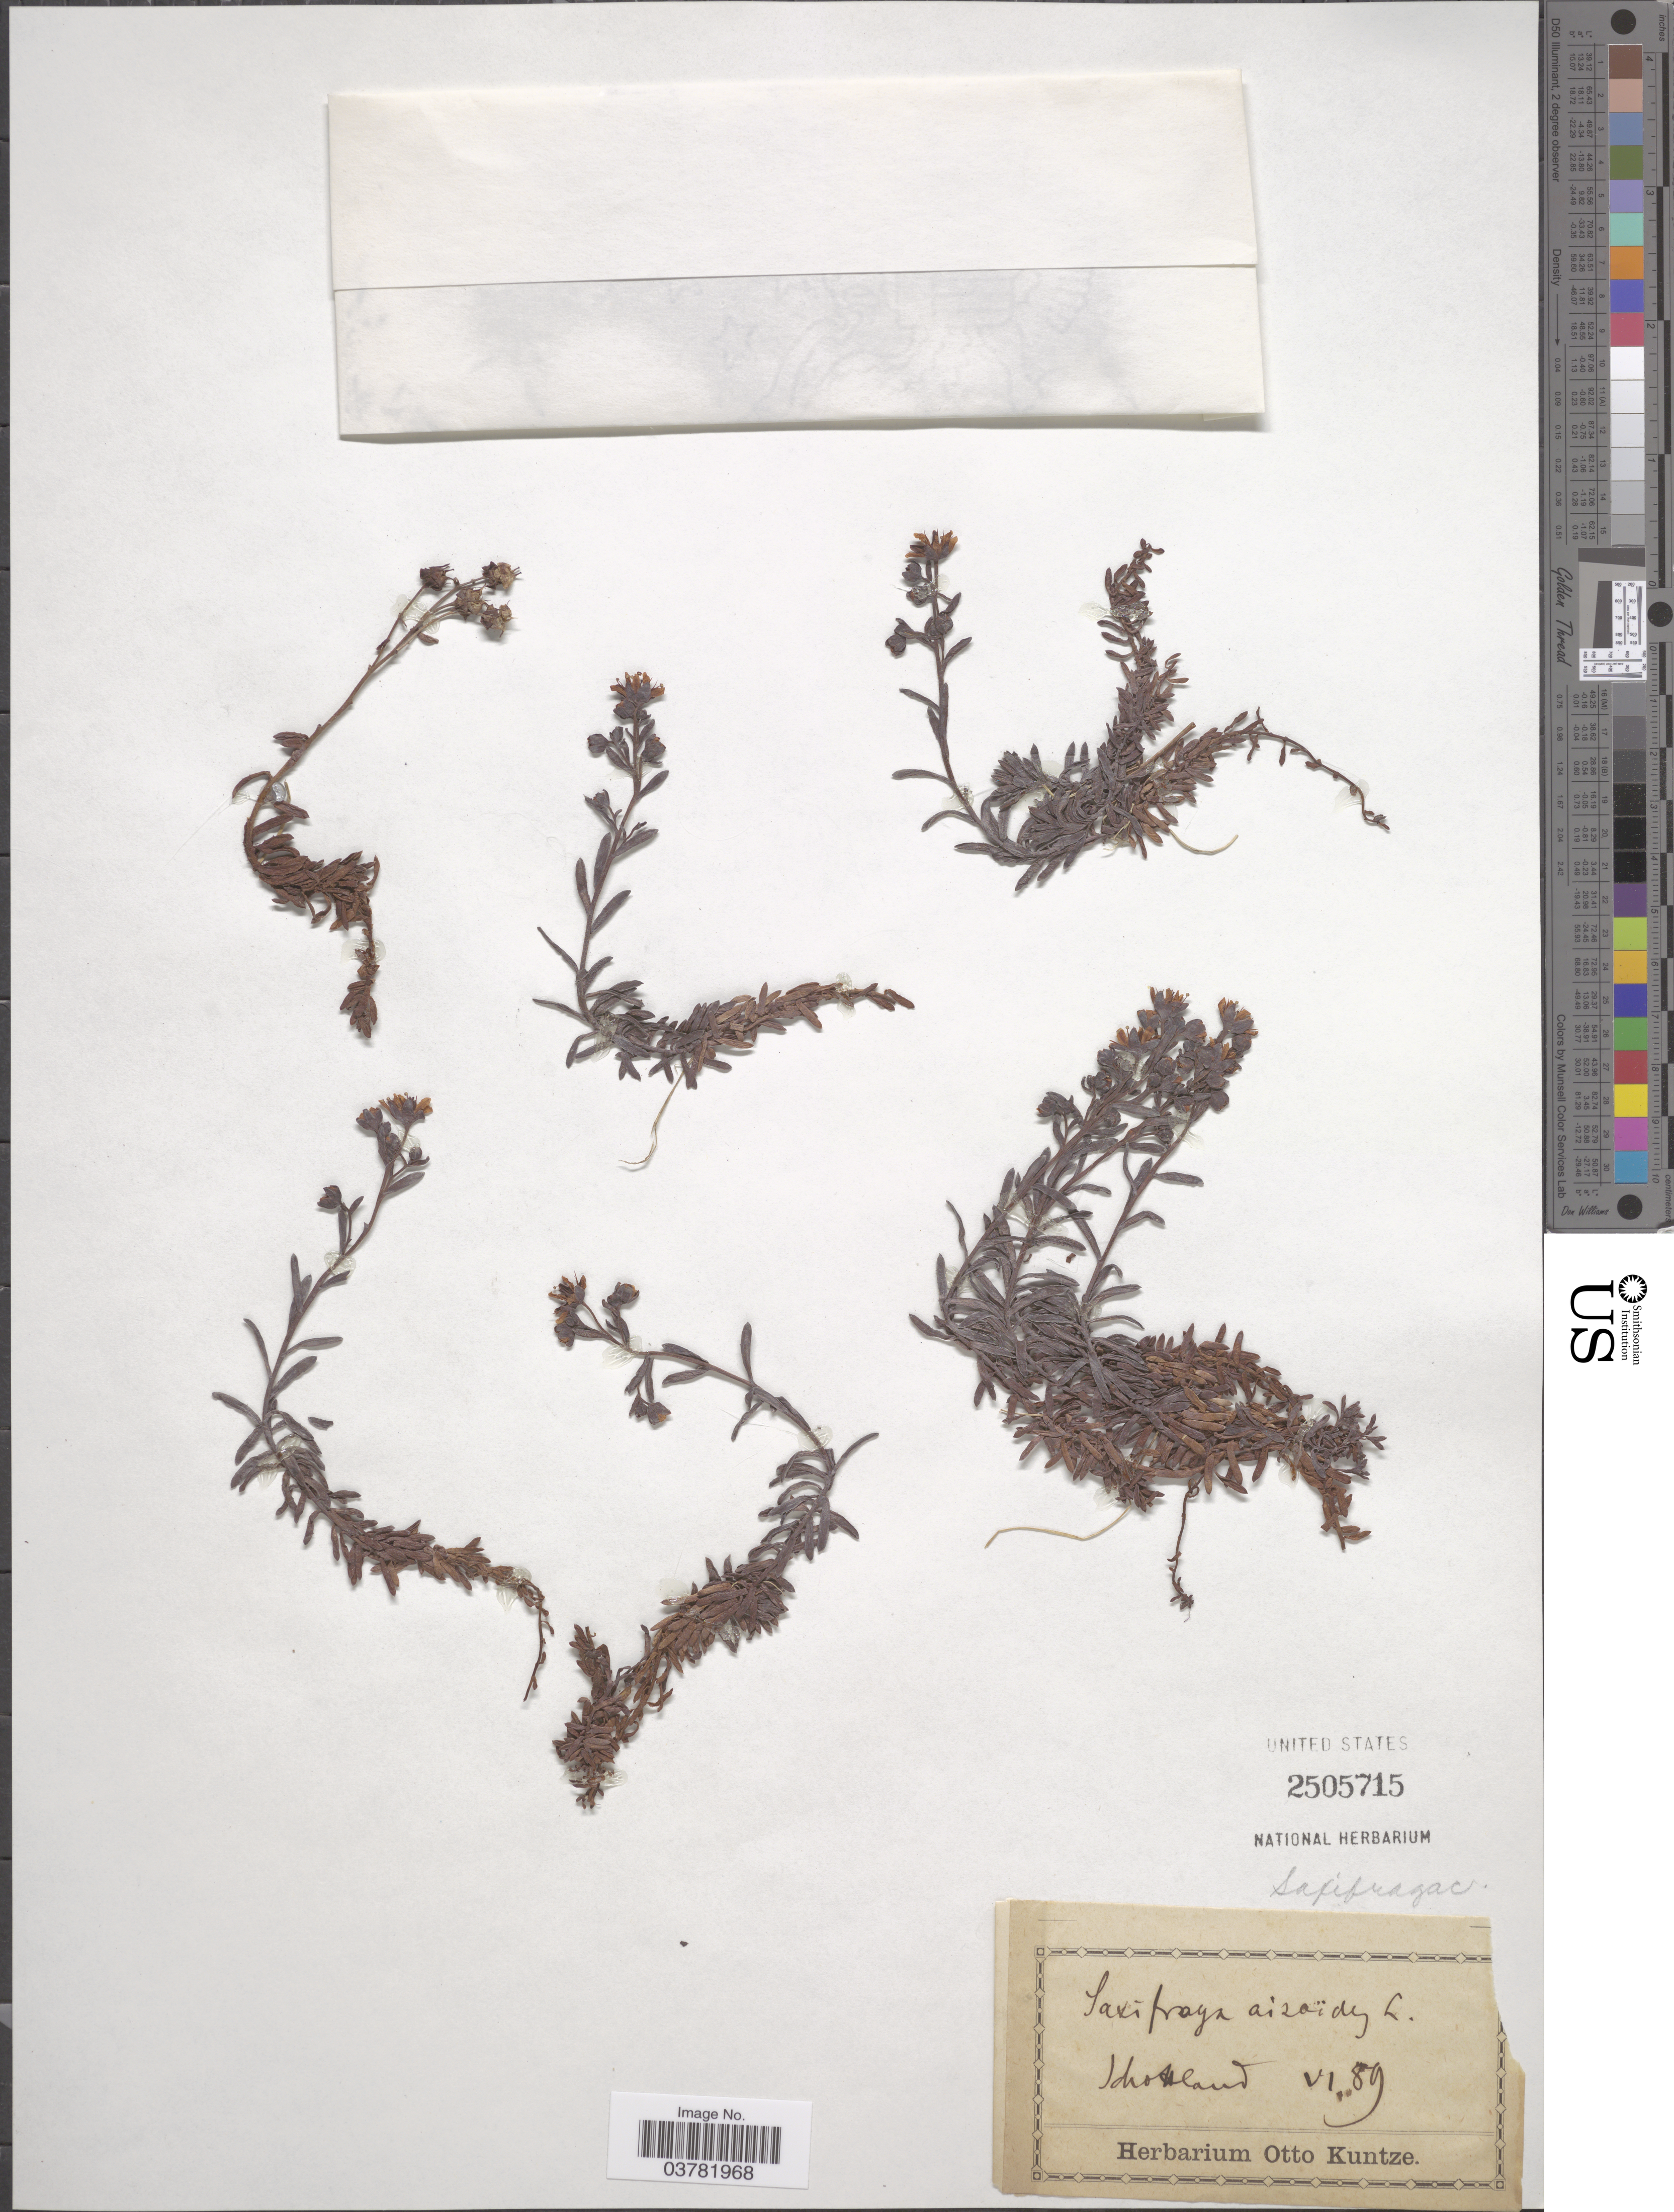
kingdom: Plantae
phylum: Tracheophyta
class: Magnoliopsida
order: Saxifragales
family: Saxifragaceae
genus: Saxifraga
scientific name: Saxifraga aizoides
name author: L.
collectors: ex herb. Otto Kuntze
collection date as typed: Transcribed d/m/y: /6/89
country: United Kingdom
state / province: Scotland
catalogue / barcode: US 2505715